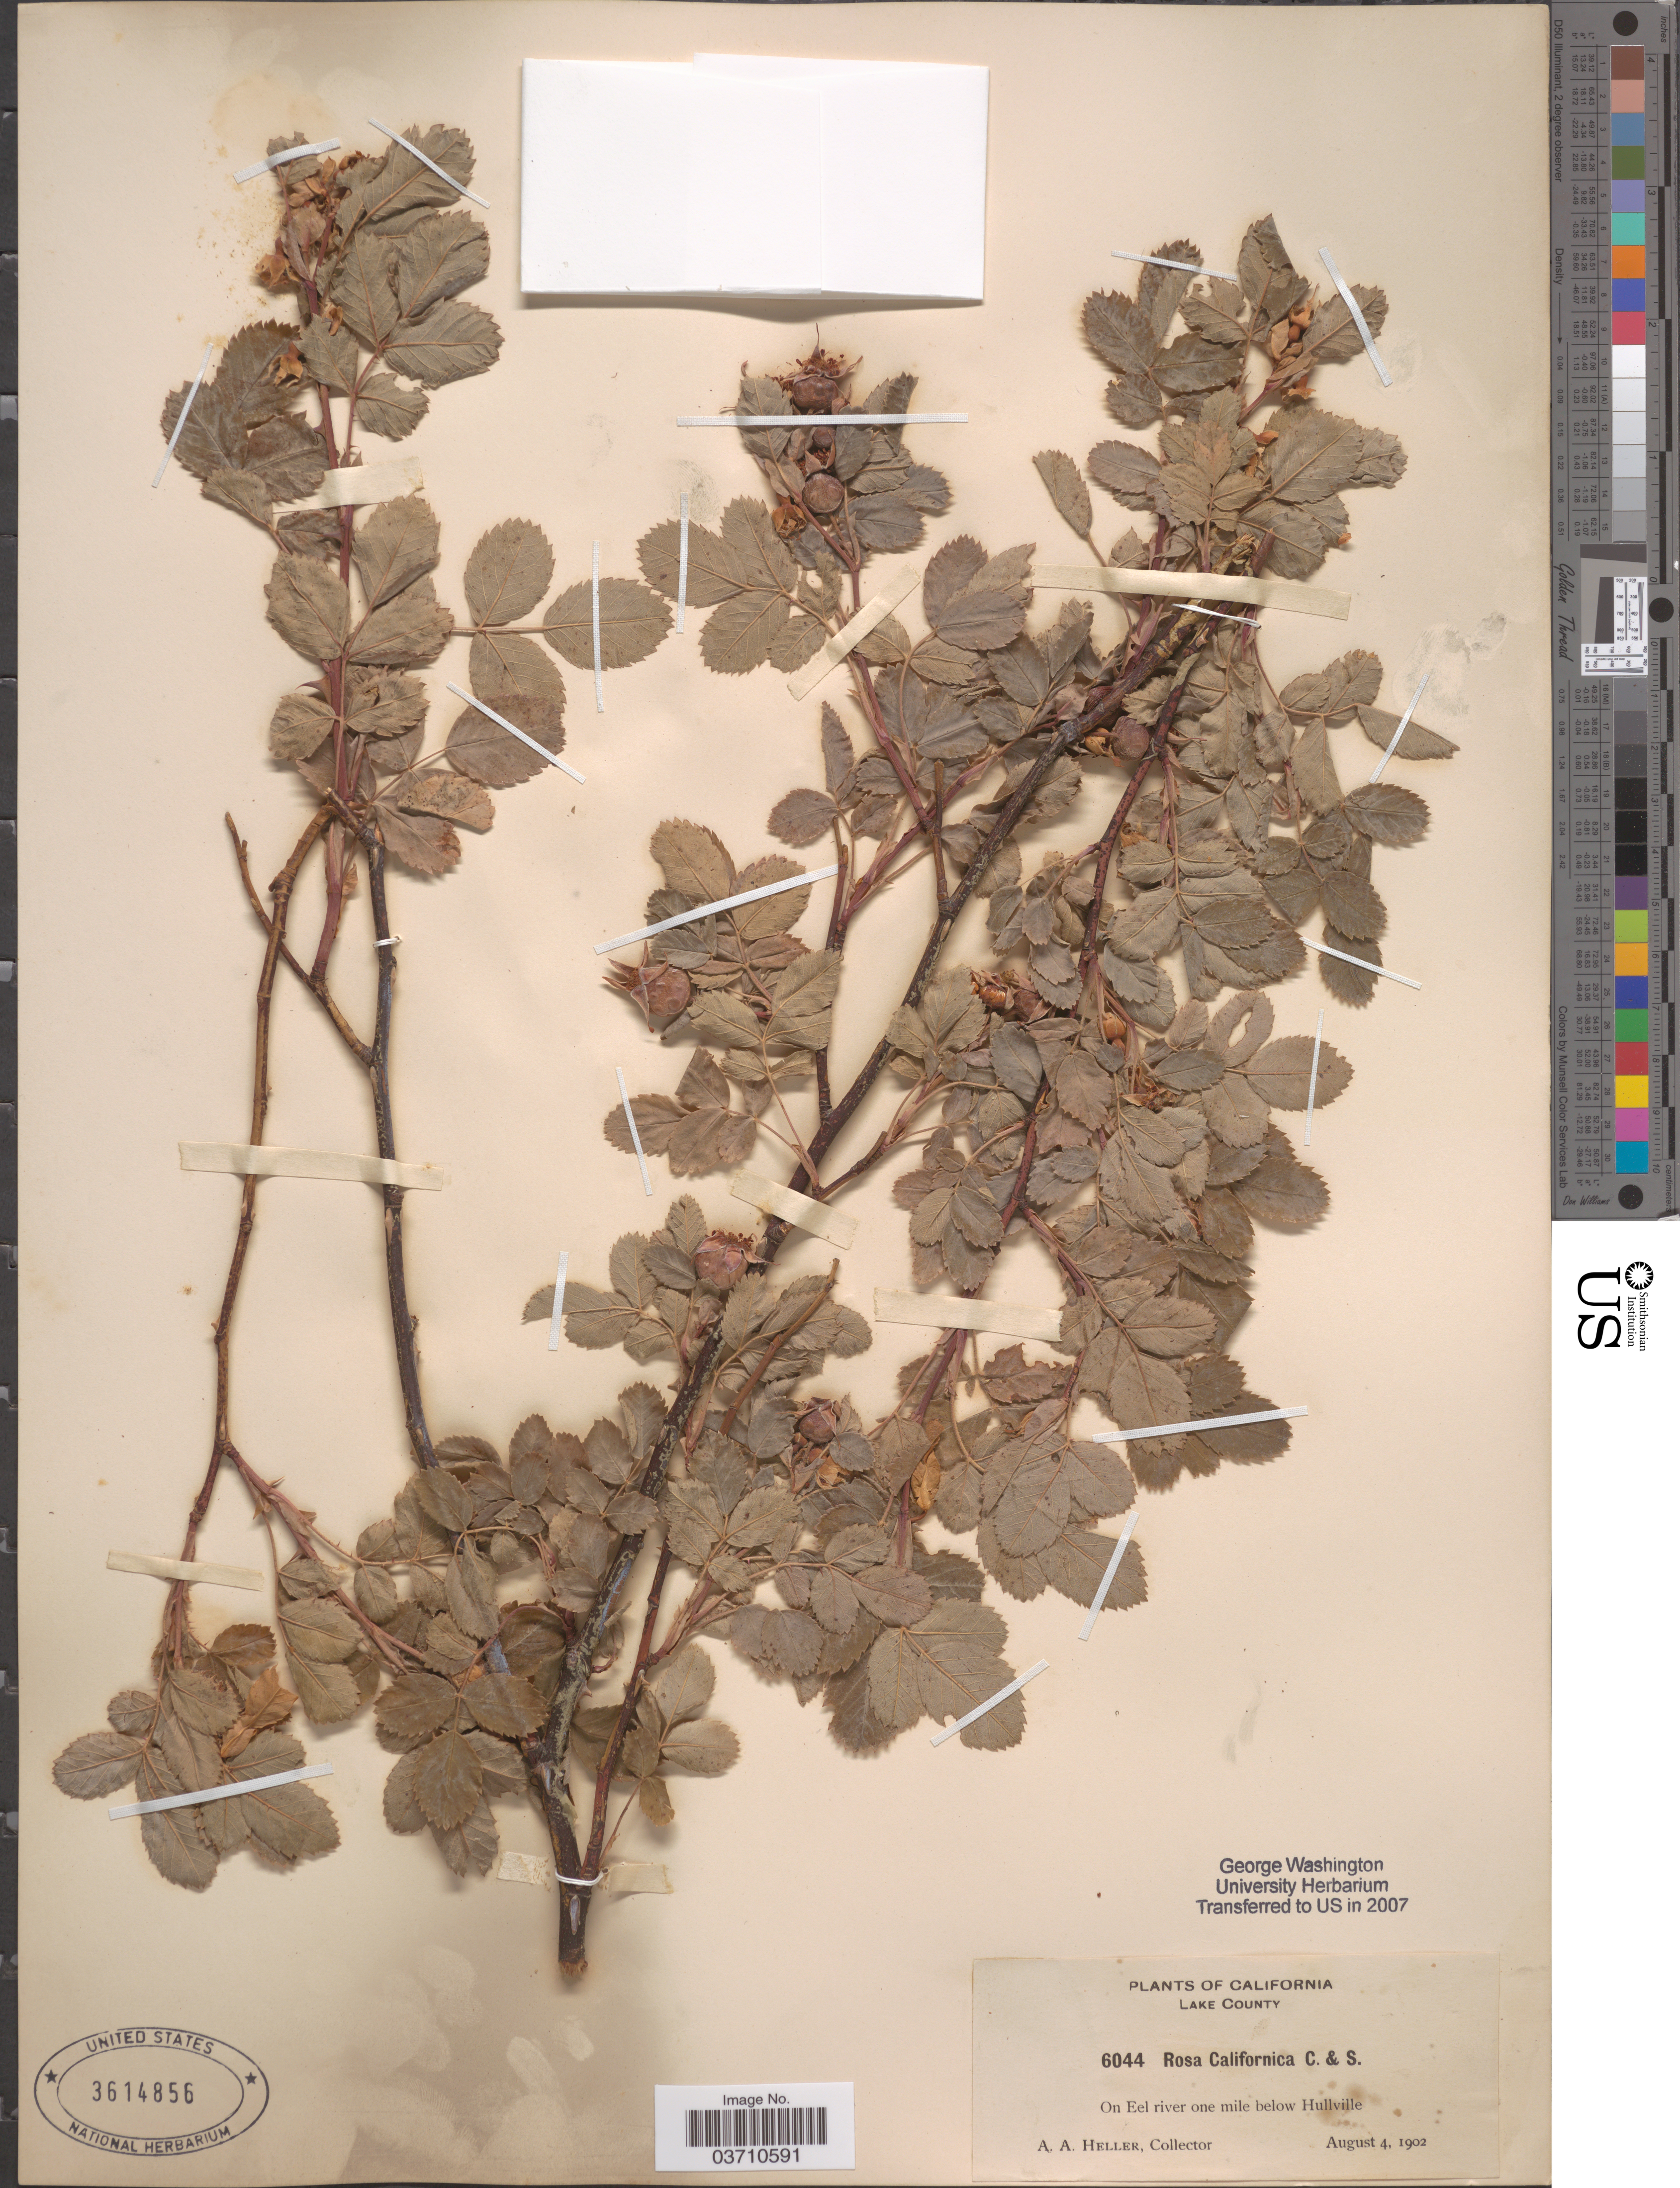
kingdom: Plantae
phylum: Tracheophyta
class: Magnoliopsida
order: Rosales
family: Rosaceae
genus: Rosa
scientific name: Rosa californica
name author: Cham. & Schltdl.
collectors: A. A. Heller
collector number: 6044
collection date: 1902-08-04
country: United States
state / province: California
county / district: Lake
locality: Lake County. On Eel river one mile below Hullville.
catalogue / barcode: US 3614856